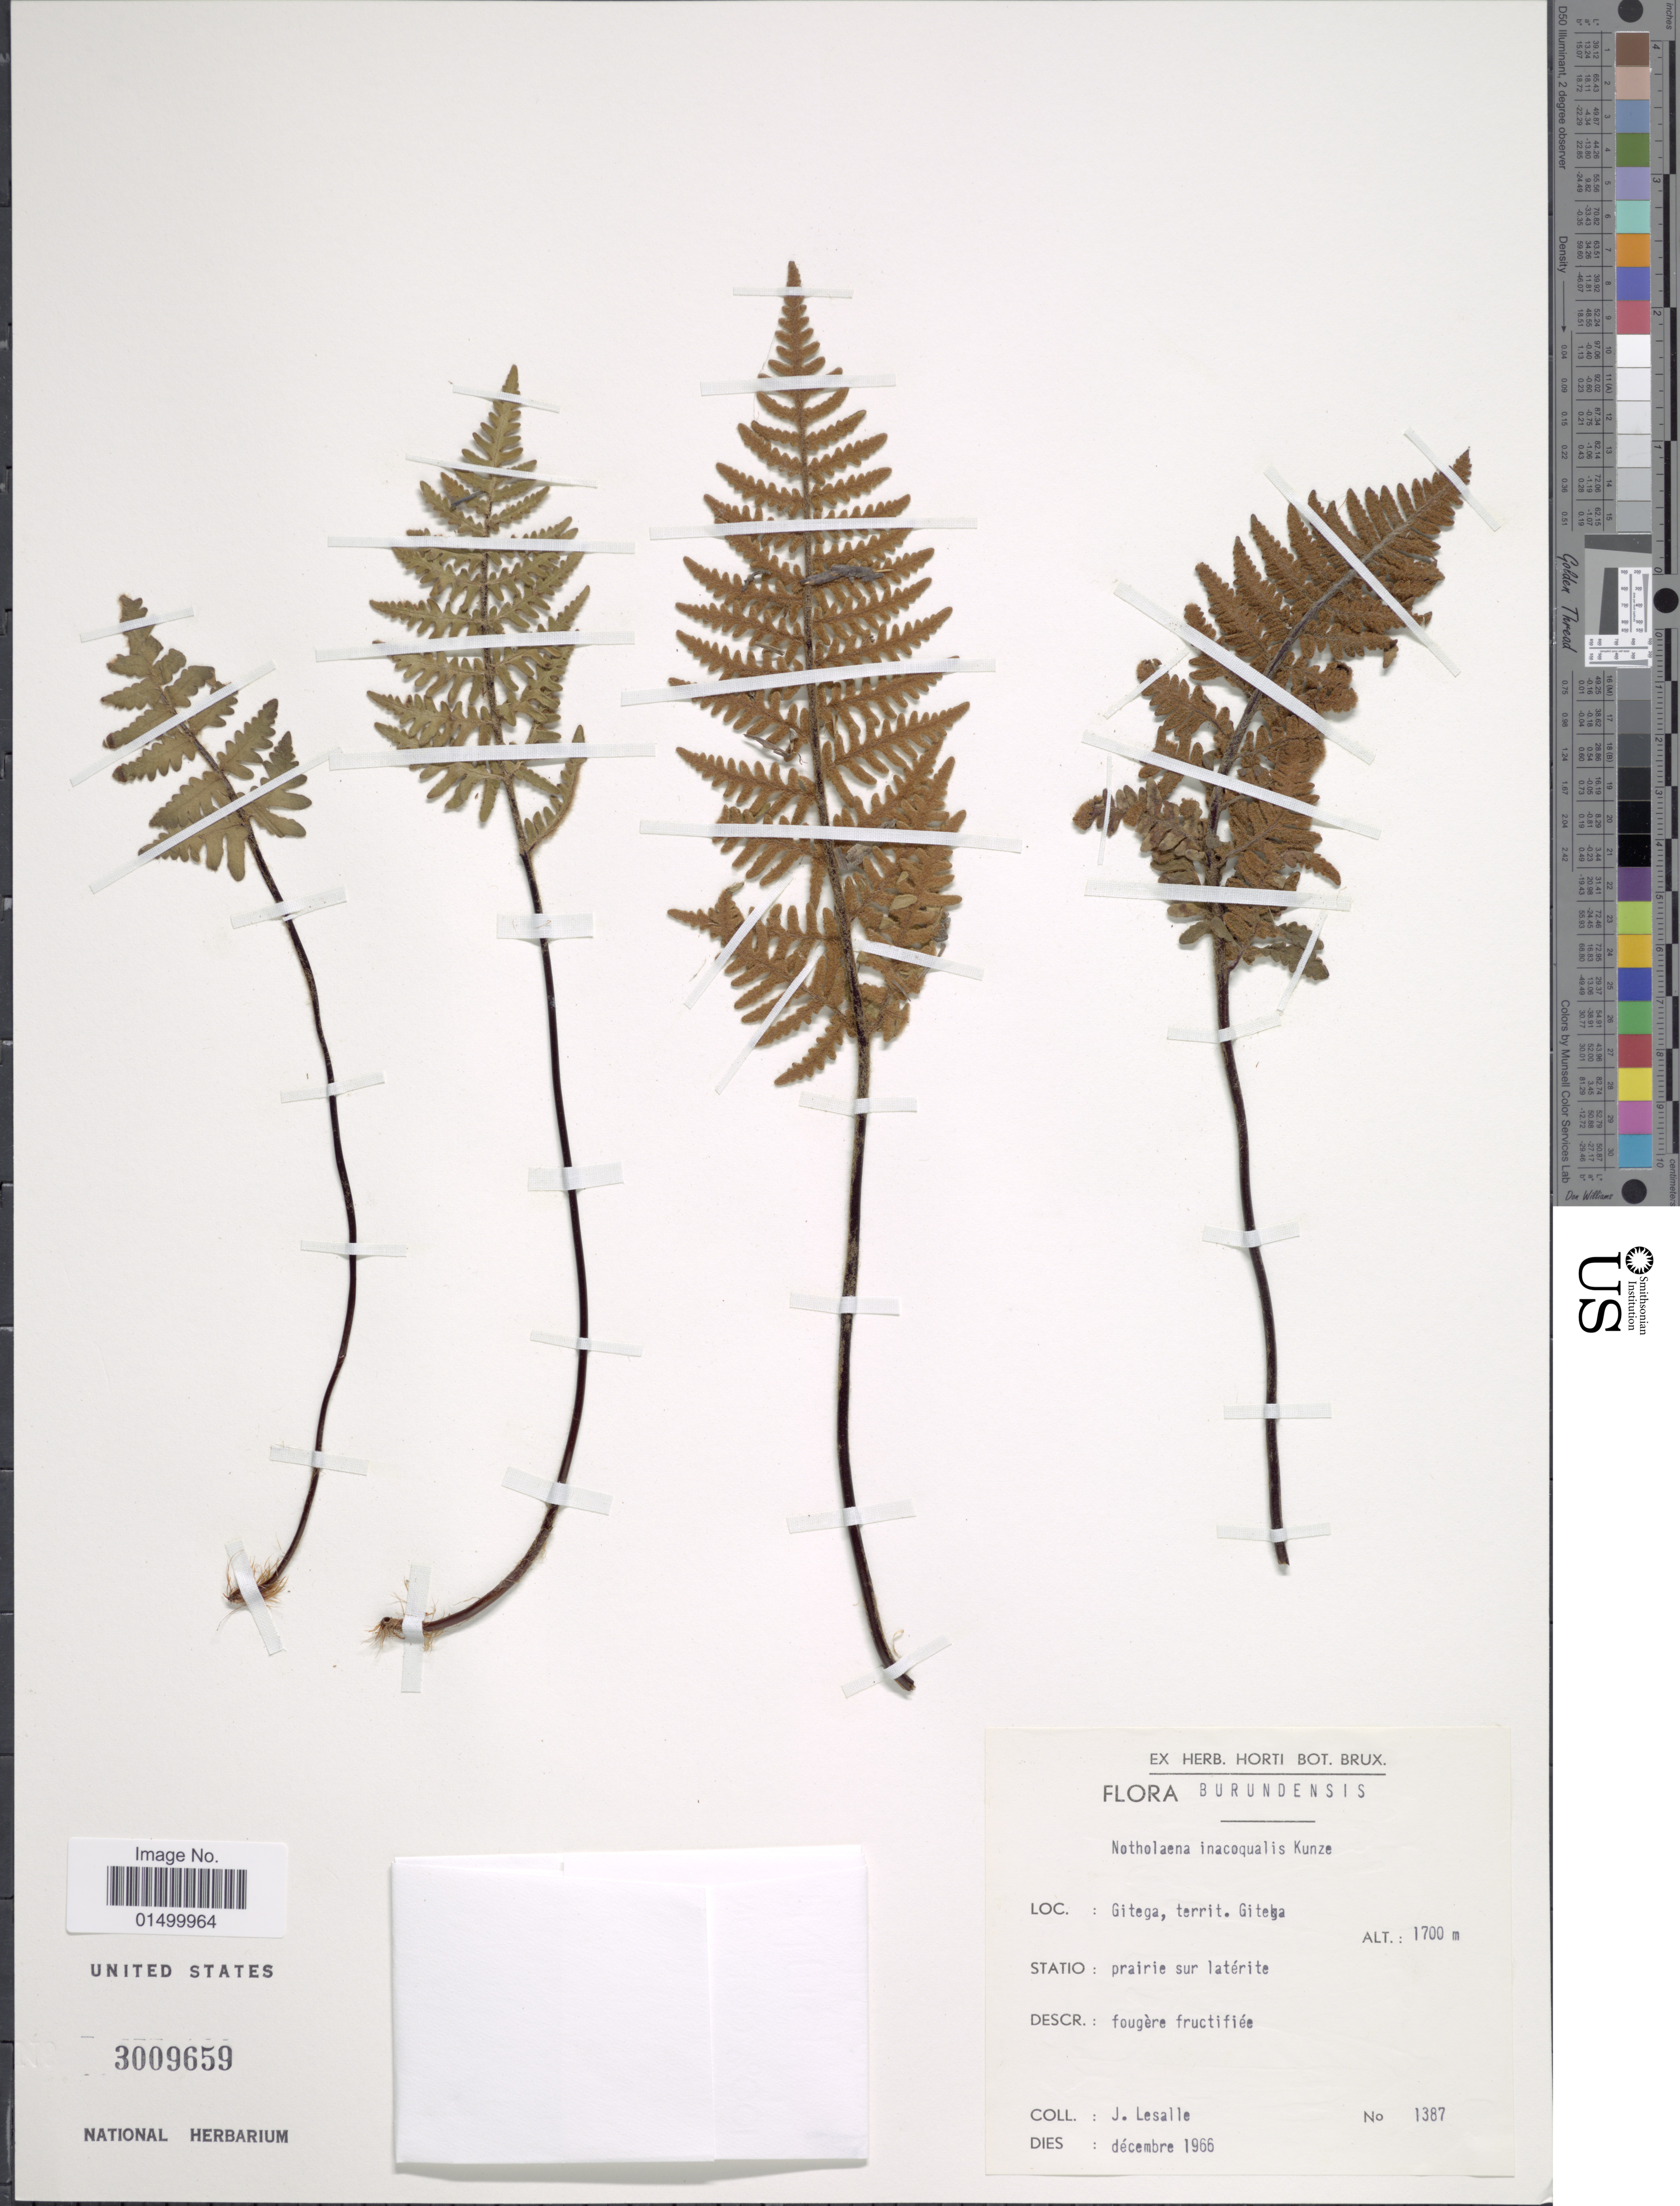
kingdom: Plantae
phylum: Tracheophyta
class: Polypodiopsida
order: Polypodiales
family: Pteridaceae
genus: Cheilanthes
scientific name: Cheilanthes inaequalis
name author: (Kunze) Mett.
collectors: J. Lasalle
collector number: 1387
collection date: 1966-12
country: Burundi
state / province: Gitega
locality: Prairie dur latérite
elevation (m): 1700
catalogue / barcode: US 3009659